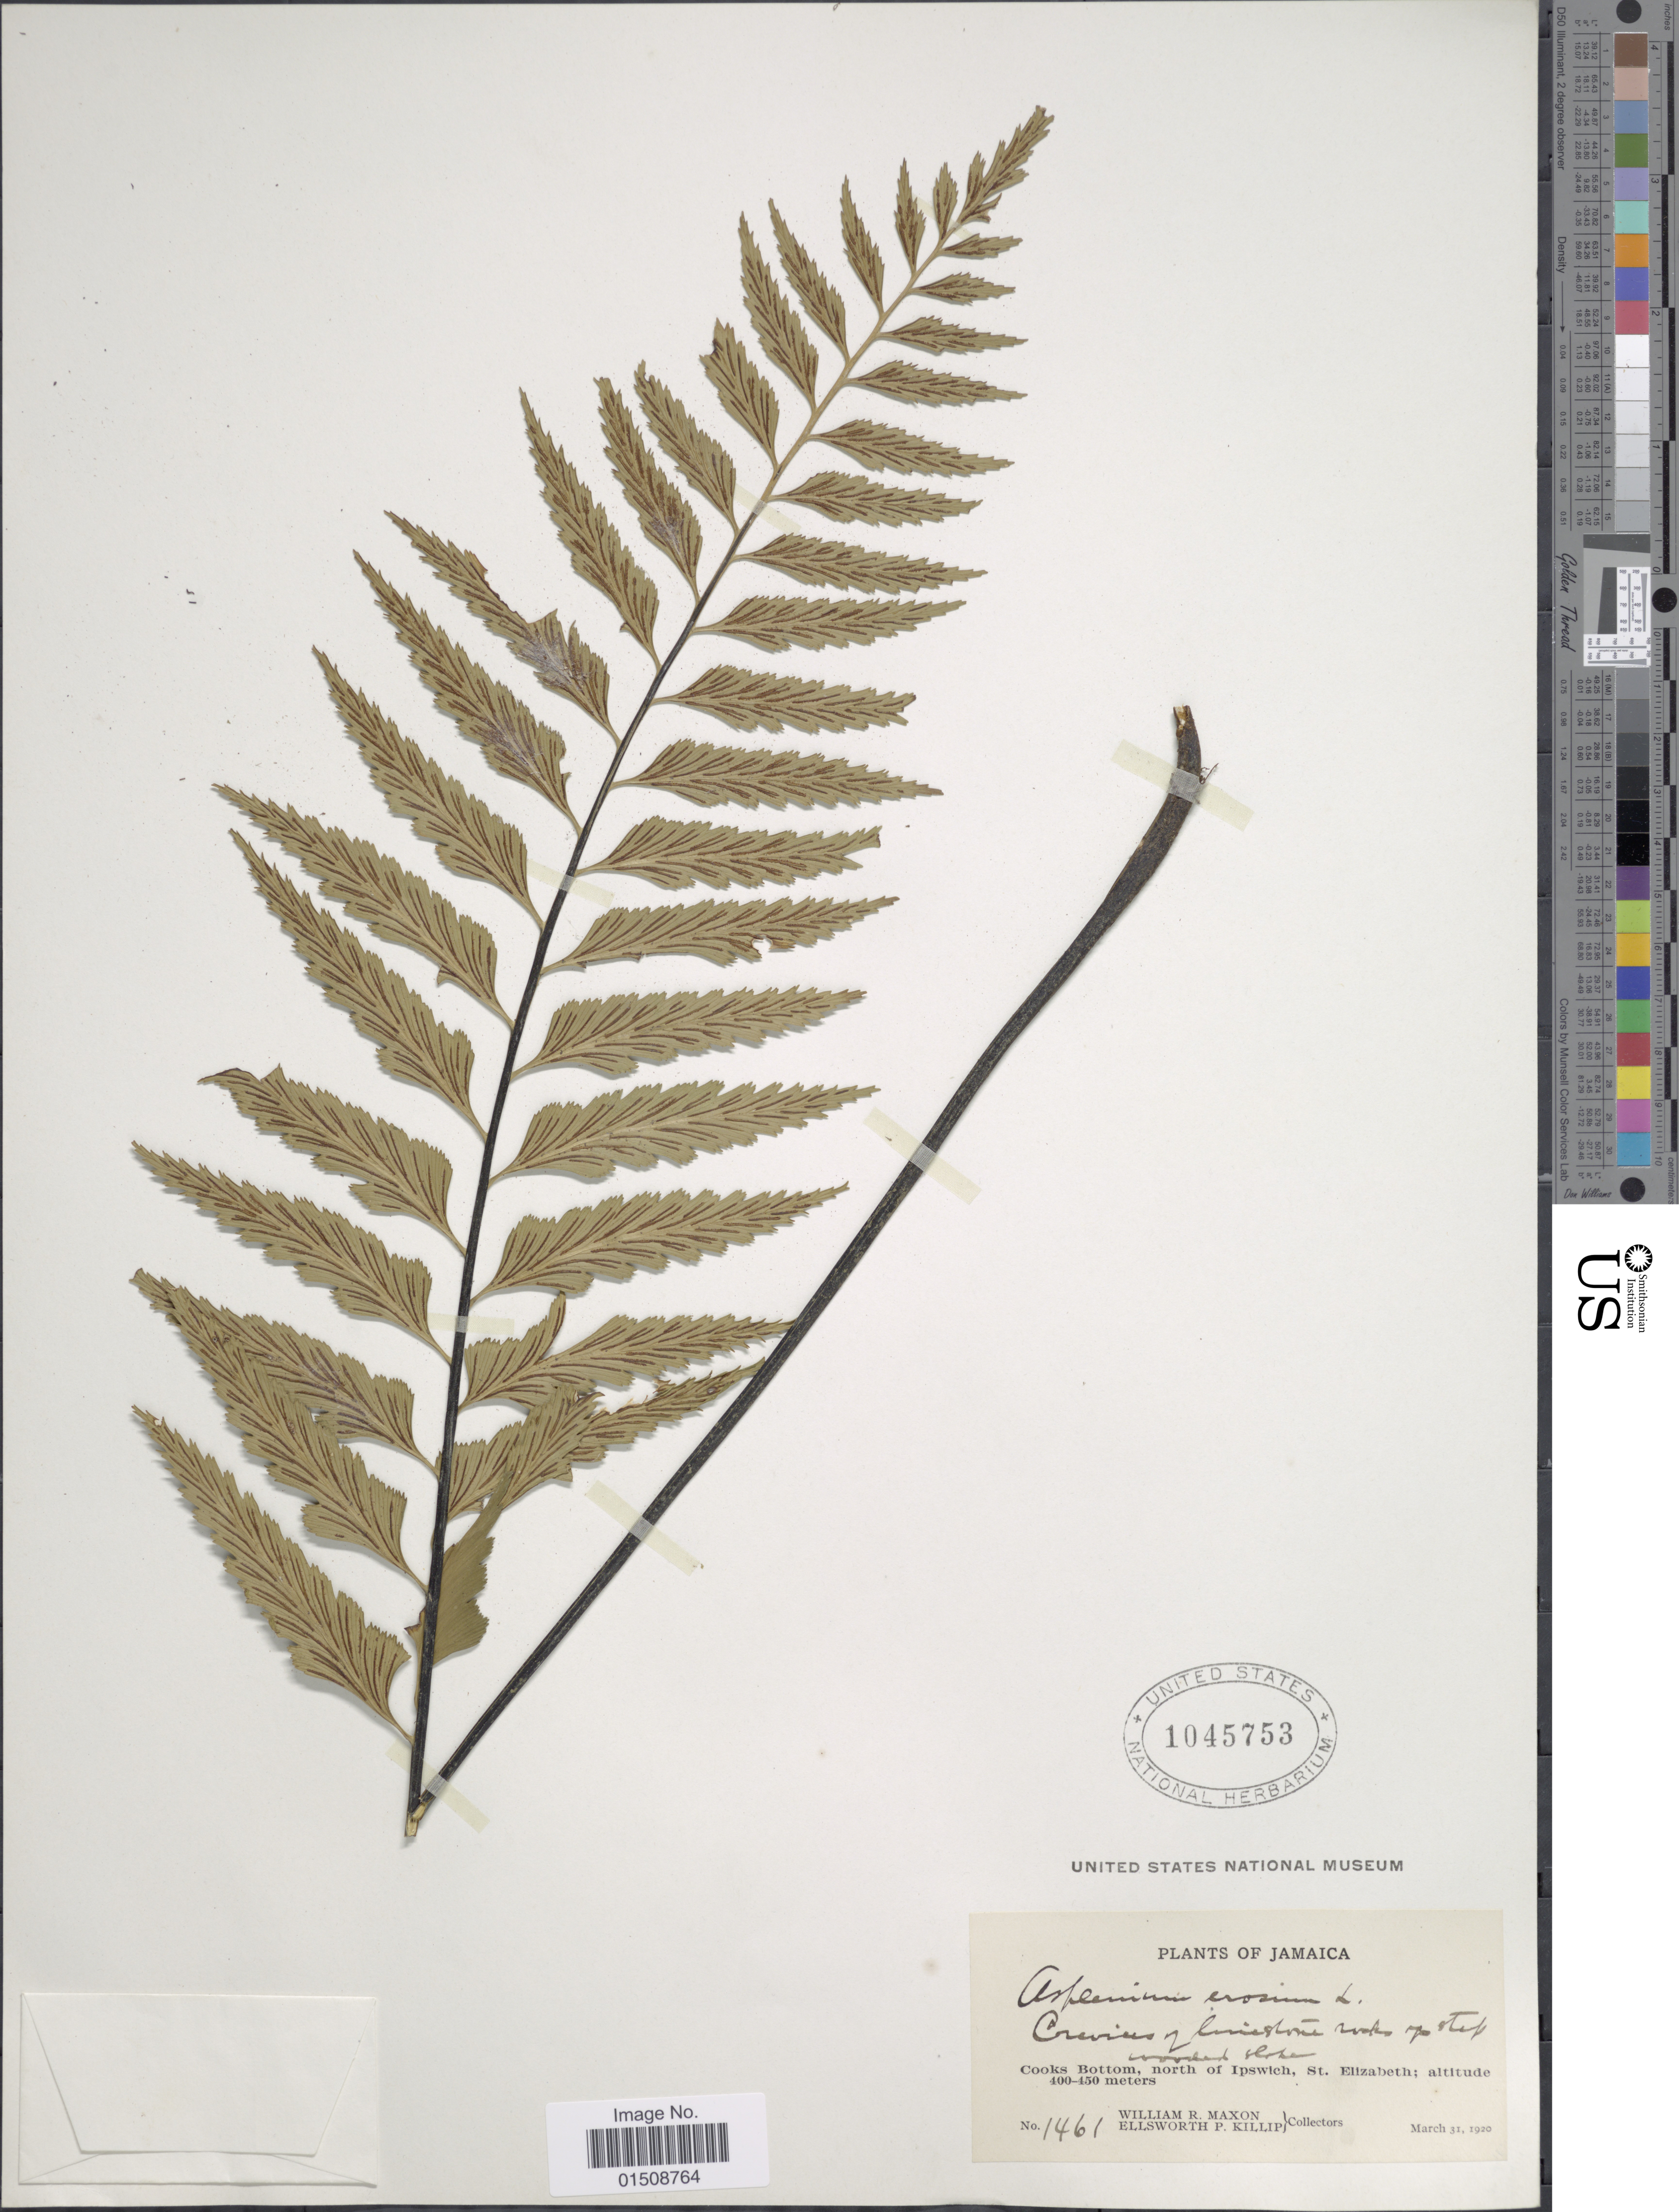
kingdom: Plantae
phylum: Tracheophyta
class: Polypodiopsida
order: Polypodiales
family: Aspleniaceae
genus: Asplenium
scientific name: Asplenium duale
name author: Jenman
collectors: W. R. Maxon & E. P. Killip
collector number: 1461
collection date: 1920-03-31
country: Jamaica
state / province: Saint Elizabeth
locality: Cooks Bottom, north of Ipswich, St. Elizabeth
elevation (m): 400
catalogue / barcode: US 1045753